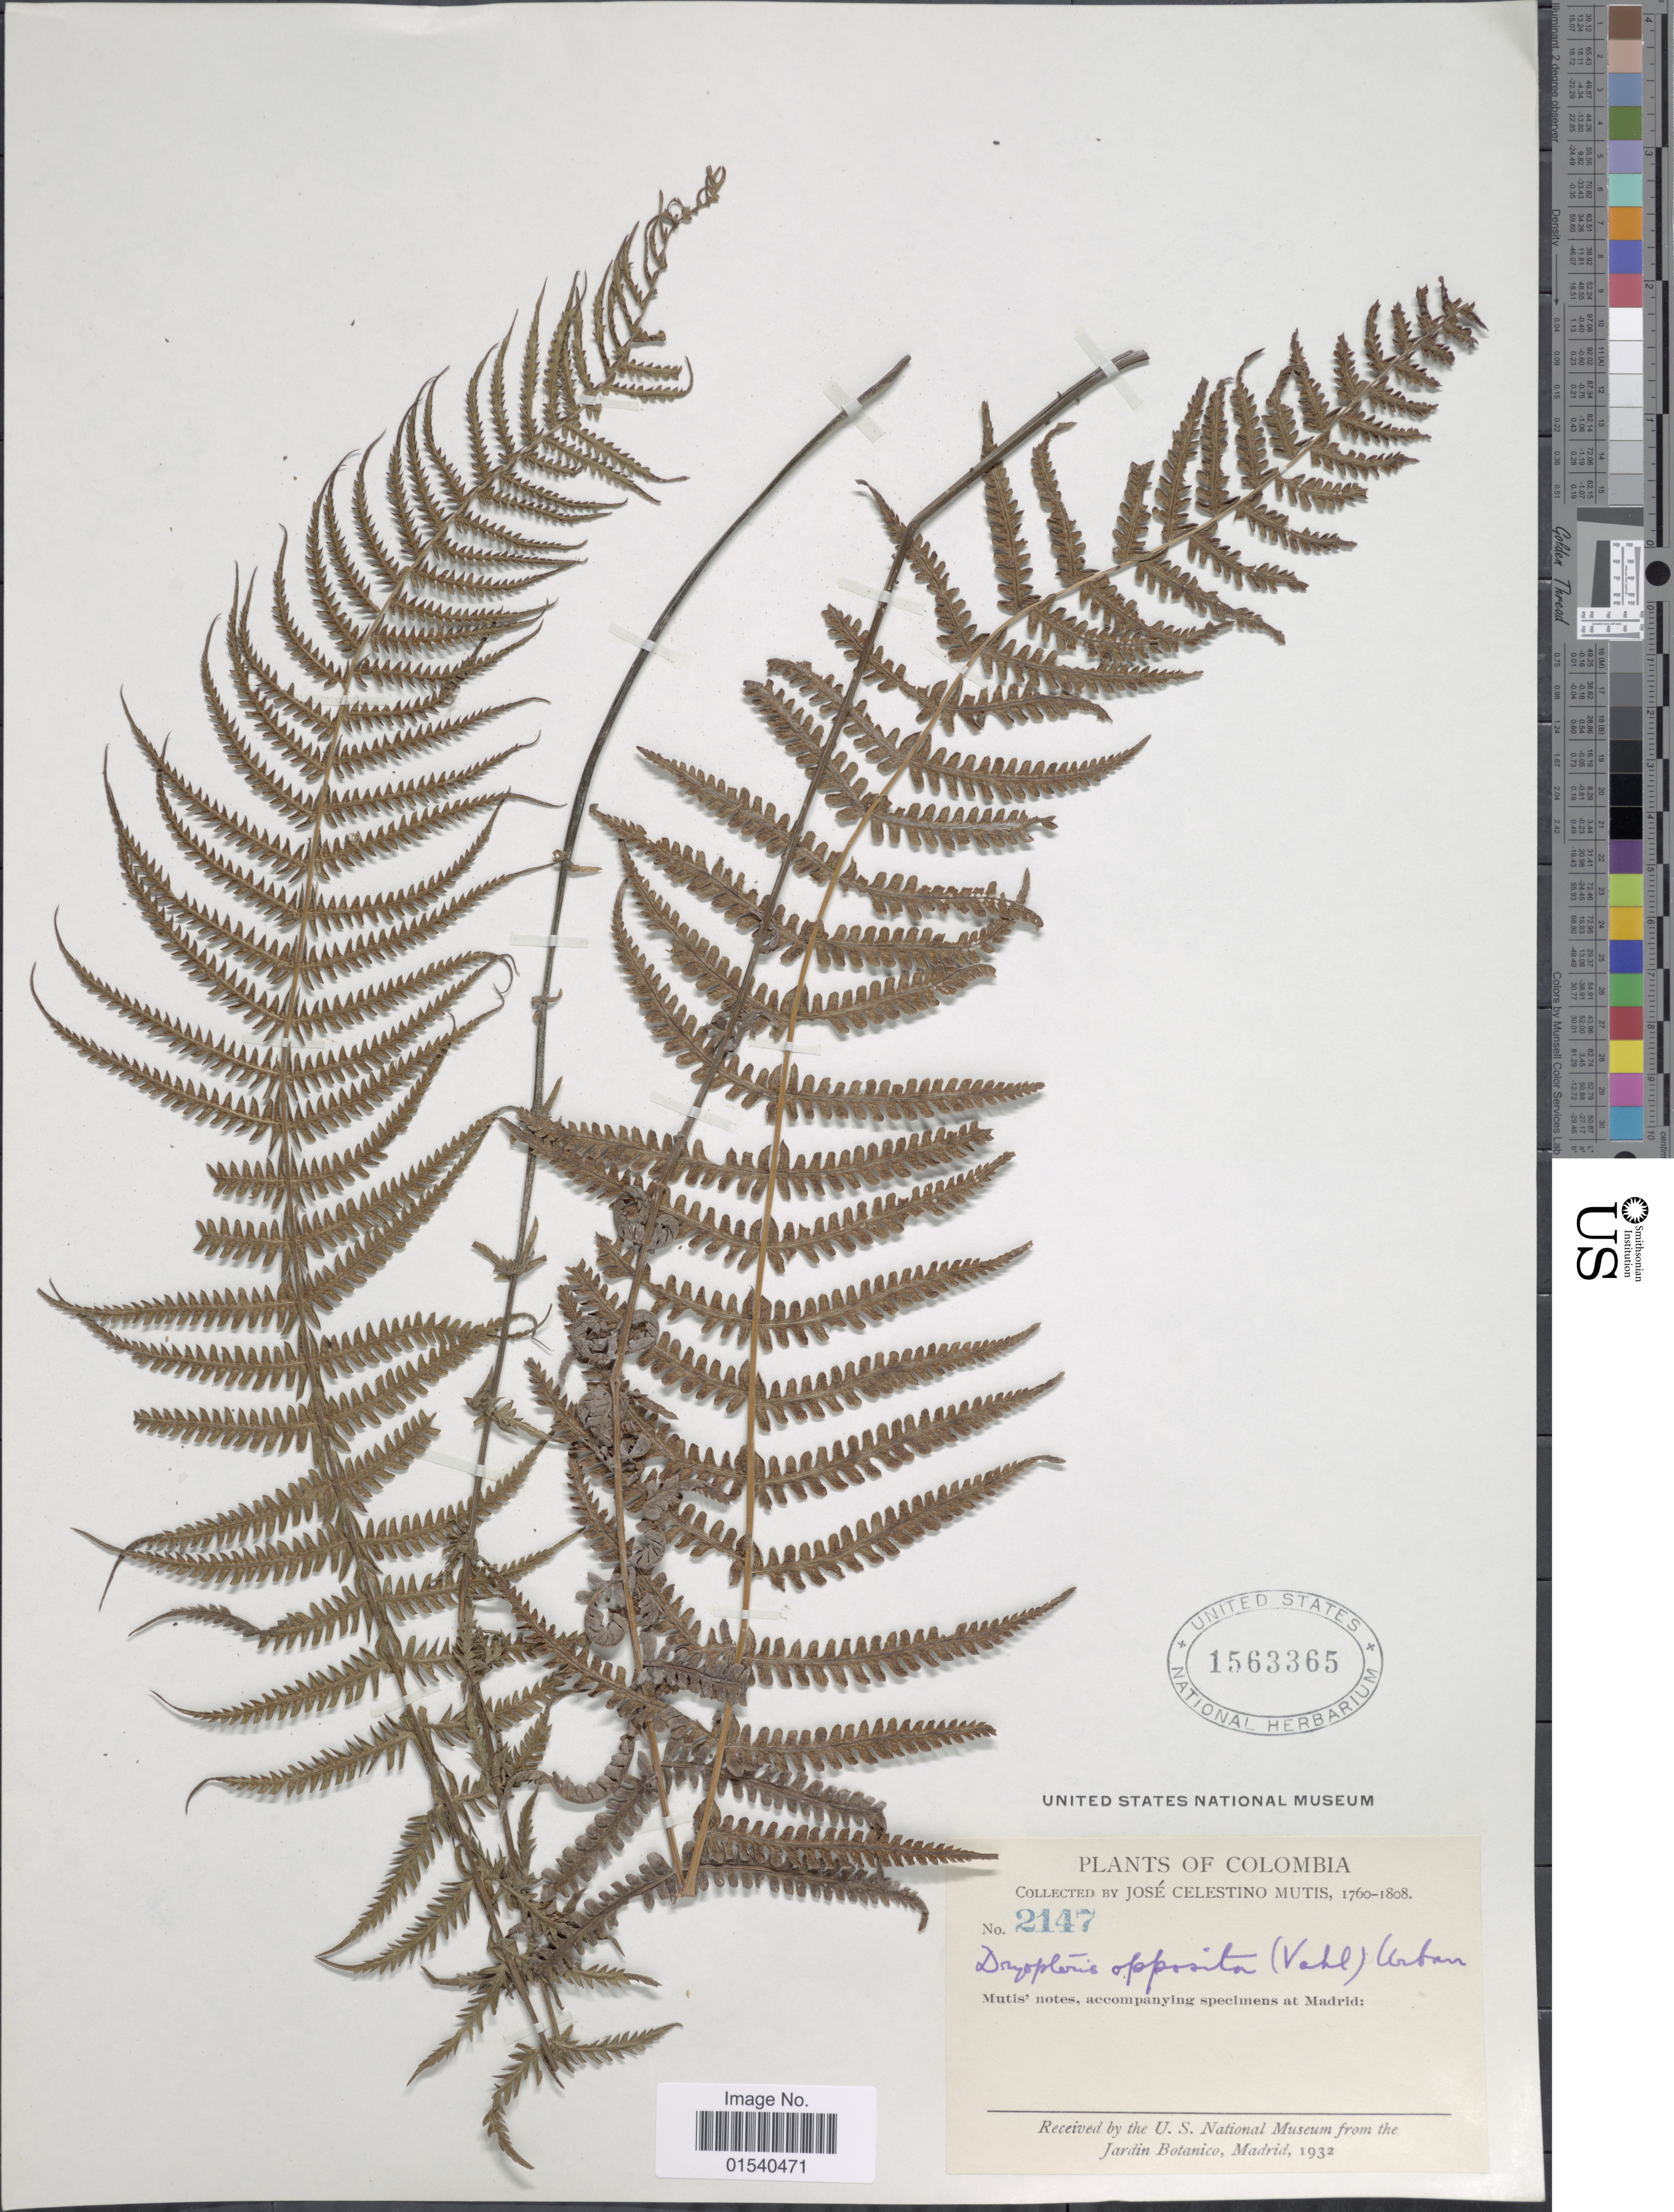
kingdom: Plantae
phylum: Tracheophyta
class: Polypodiopsida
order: Polypodiales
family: Thelypteridaceae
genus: Amauropelta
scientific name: Amauropelta opposita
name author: (Vahl) Pic. Serm.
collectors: J. C. B. Mutis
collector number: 2147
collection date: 1760/1808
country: Colombia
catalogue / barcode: US 1563365